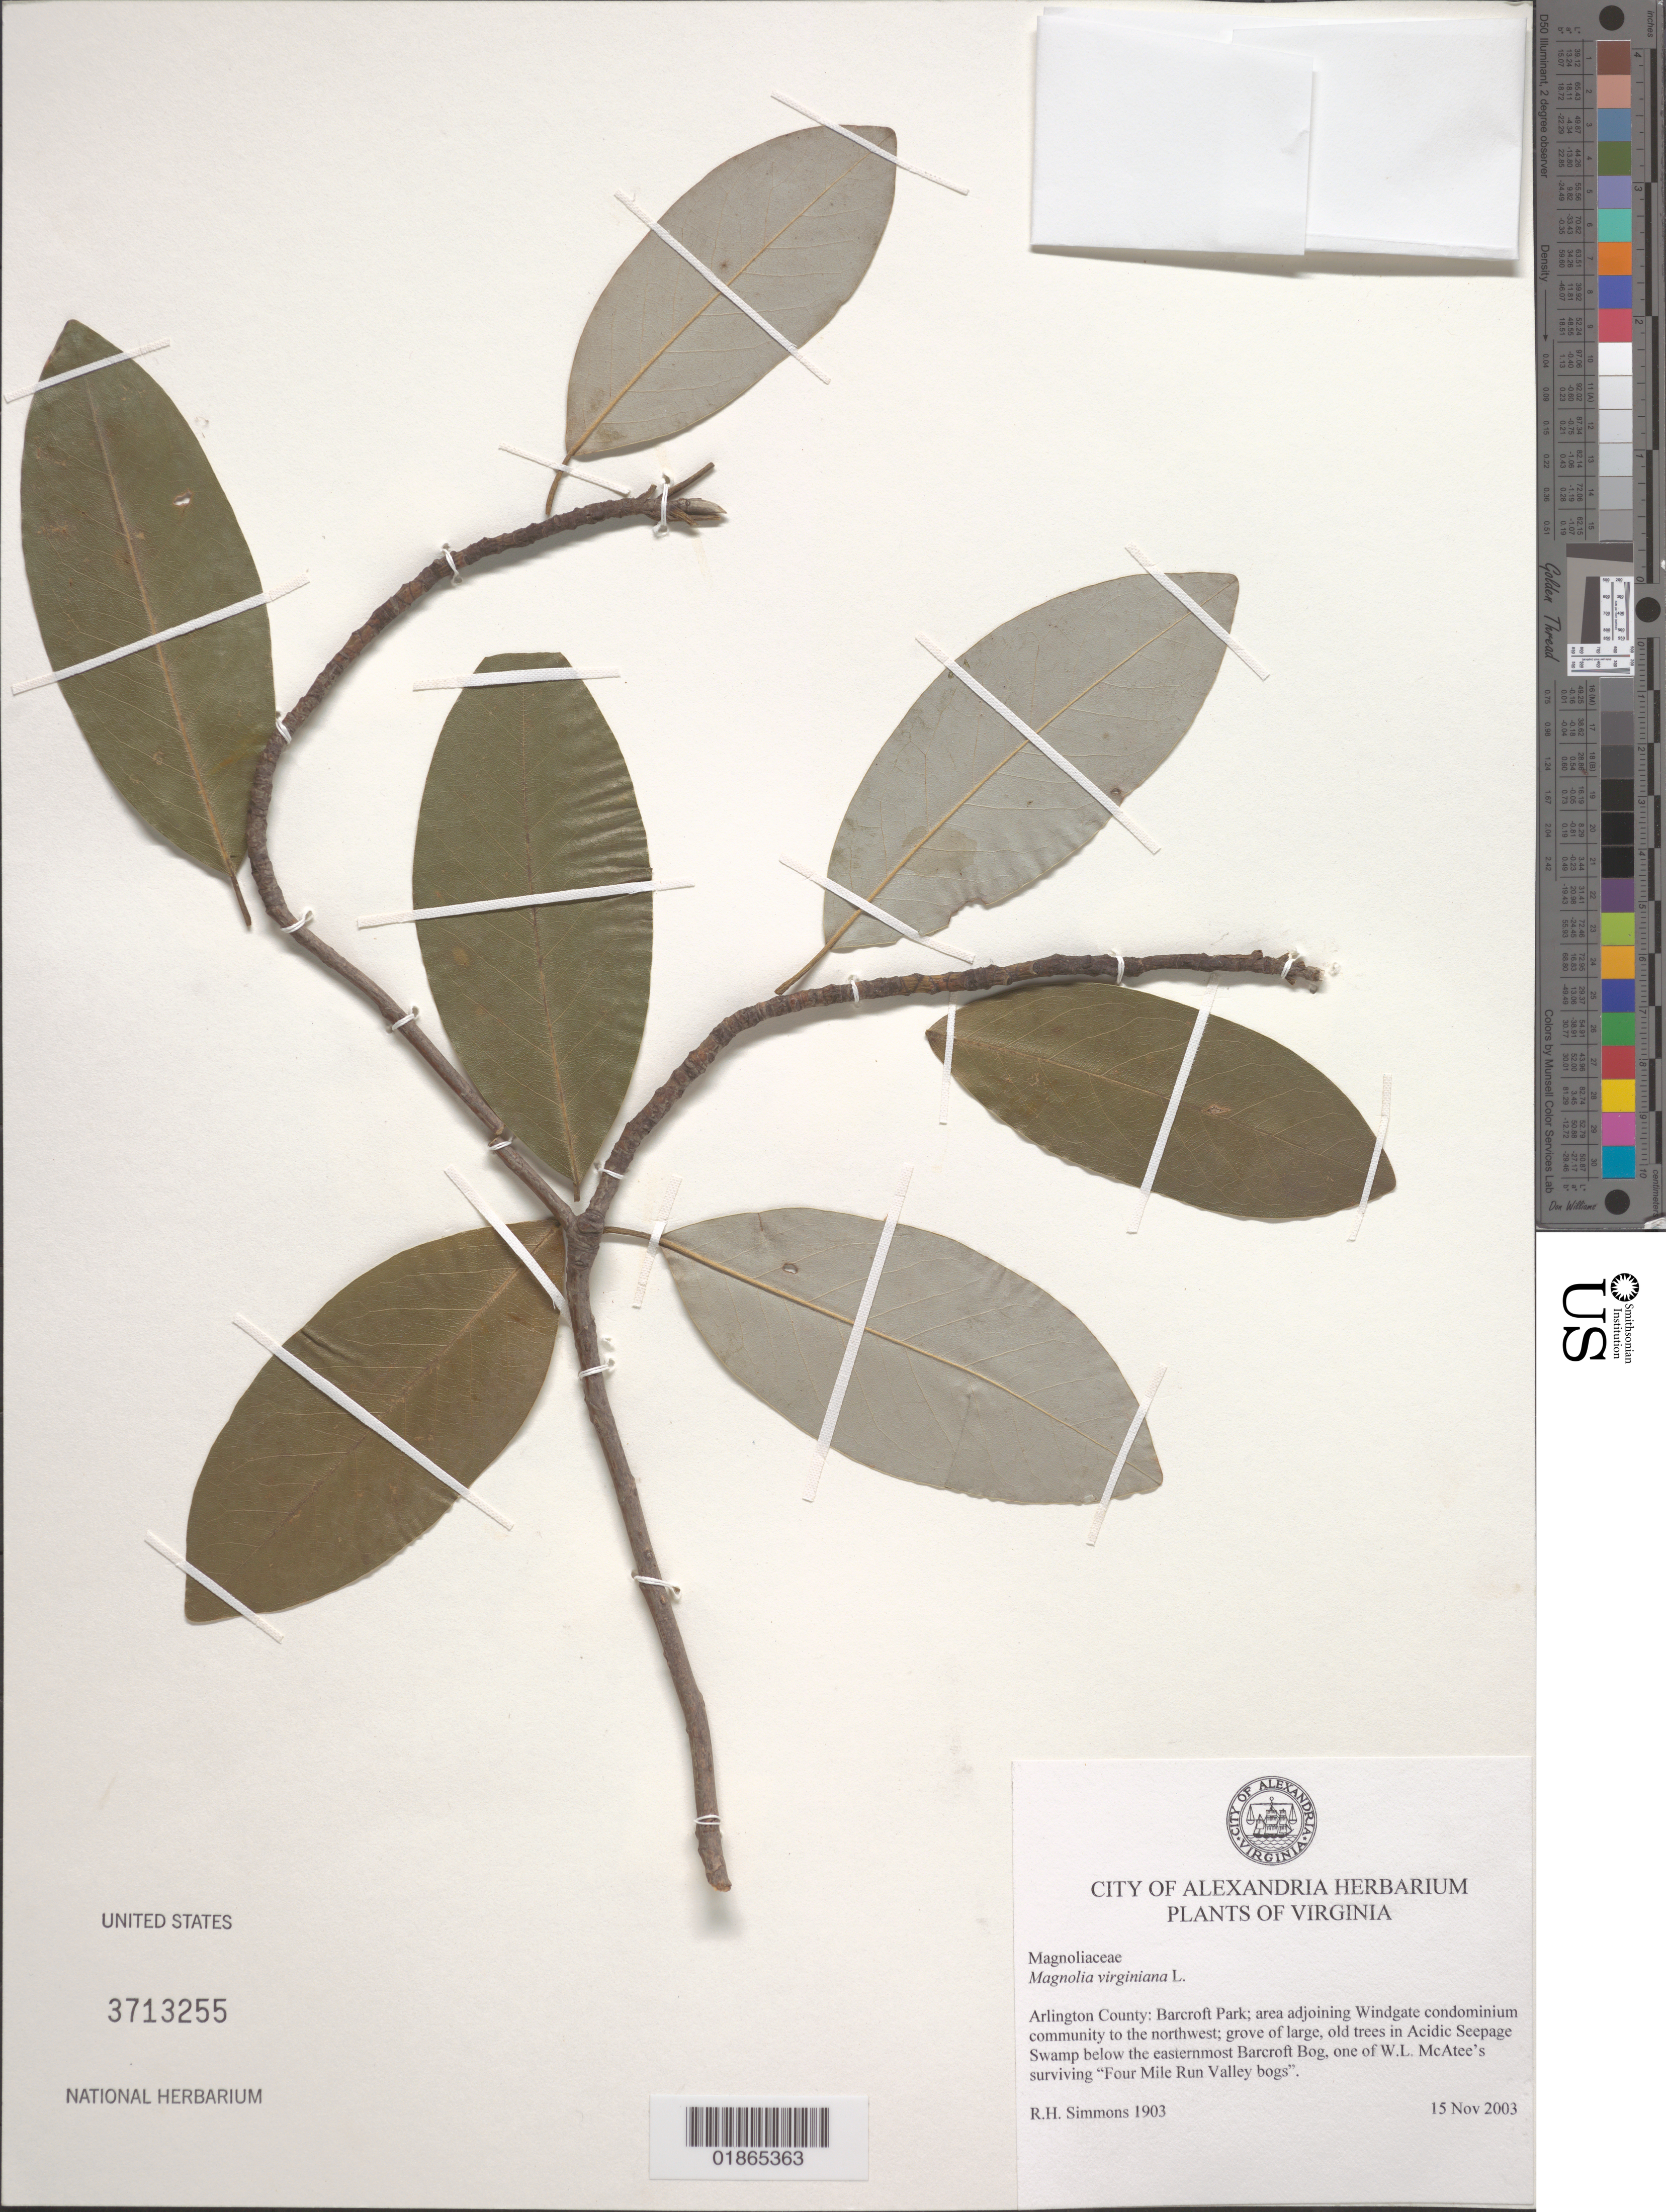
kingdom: Plantae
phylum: Tracheophyta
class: Magnoliopsida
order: Magnoliales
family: Magnoliaceae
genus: Magnolia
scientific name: Magnolia virginiana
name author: L.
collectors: R. H. Simmons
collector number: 1903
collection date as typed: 15 Nov 2003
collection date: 2003-11-15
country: United States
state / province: Virginia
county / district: Arlington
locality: Barcroft Park, area adjoining Windgate condominium community to the northwest, below easternmost Barcroft Bog.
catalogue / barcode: US 3713255